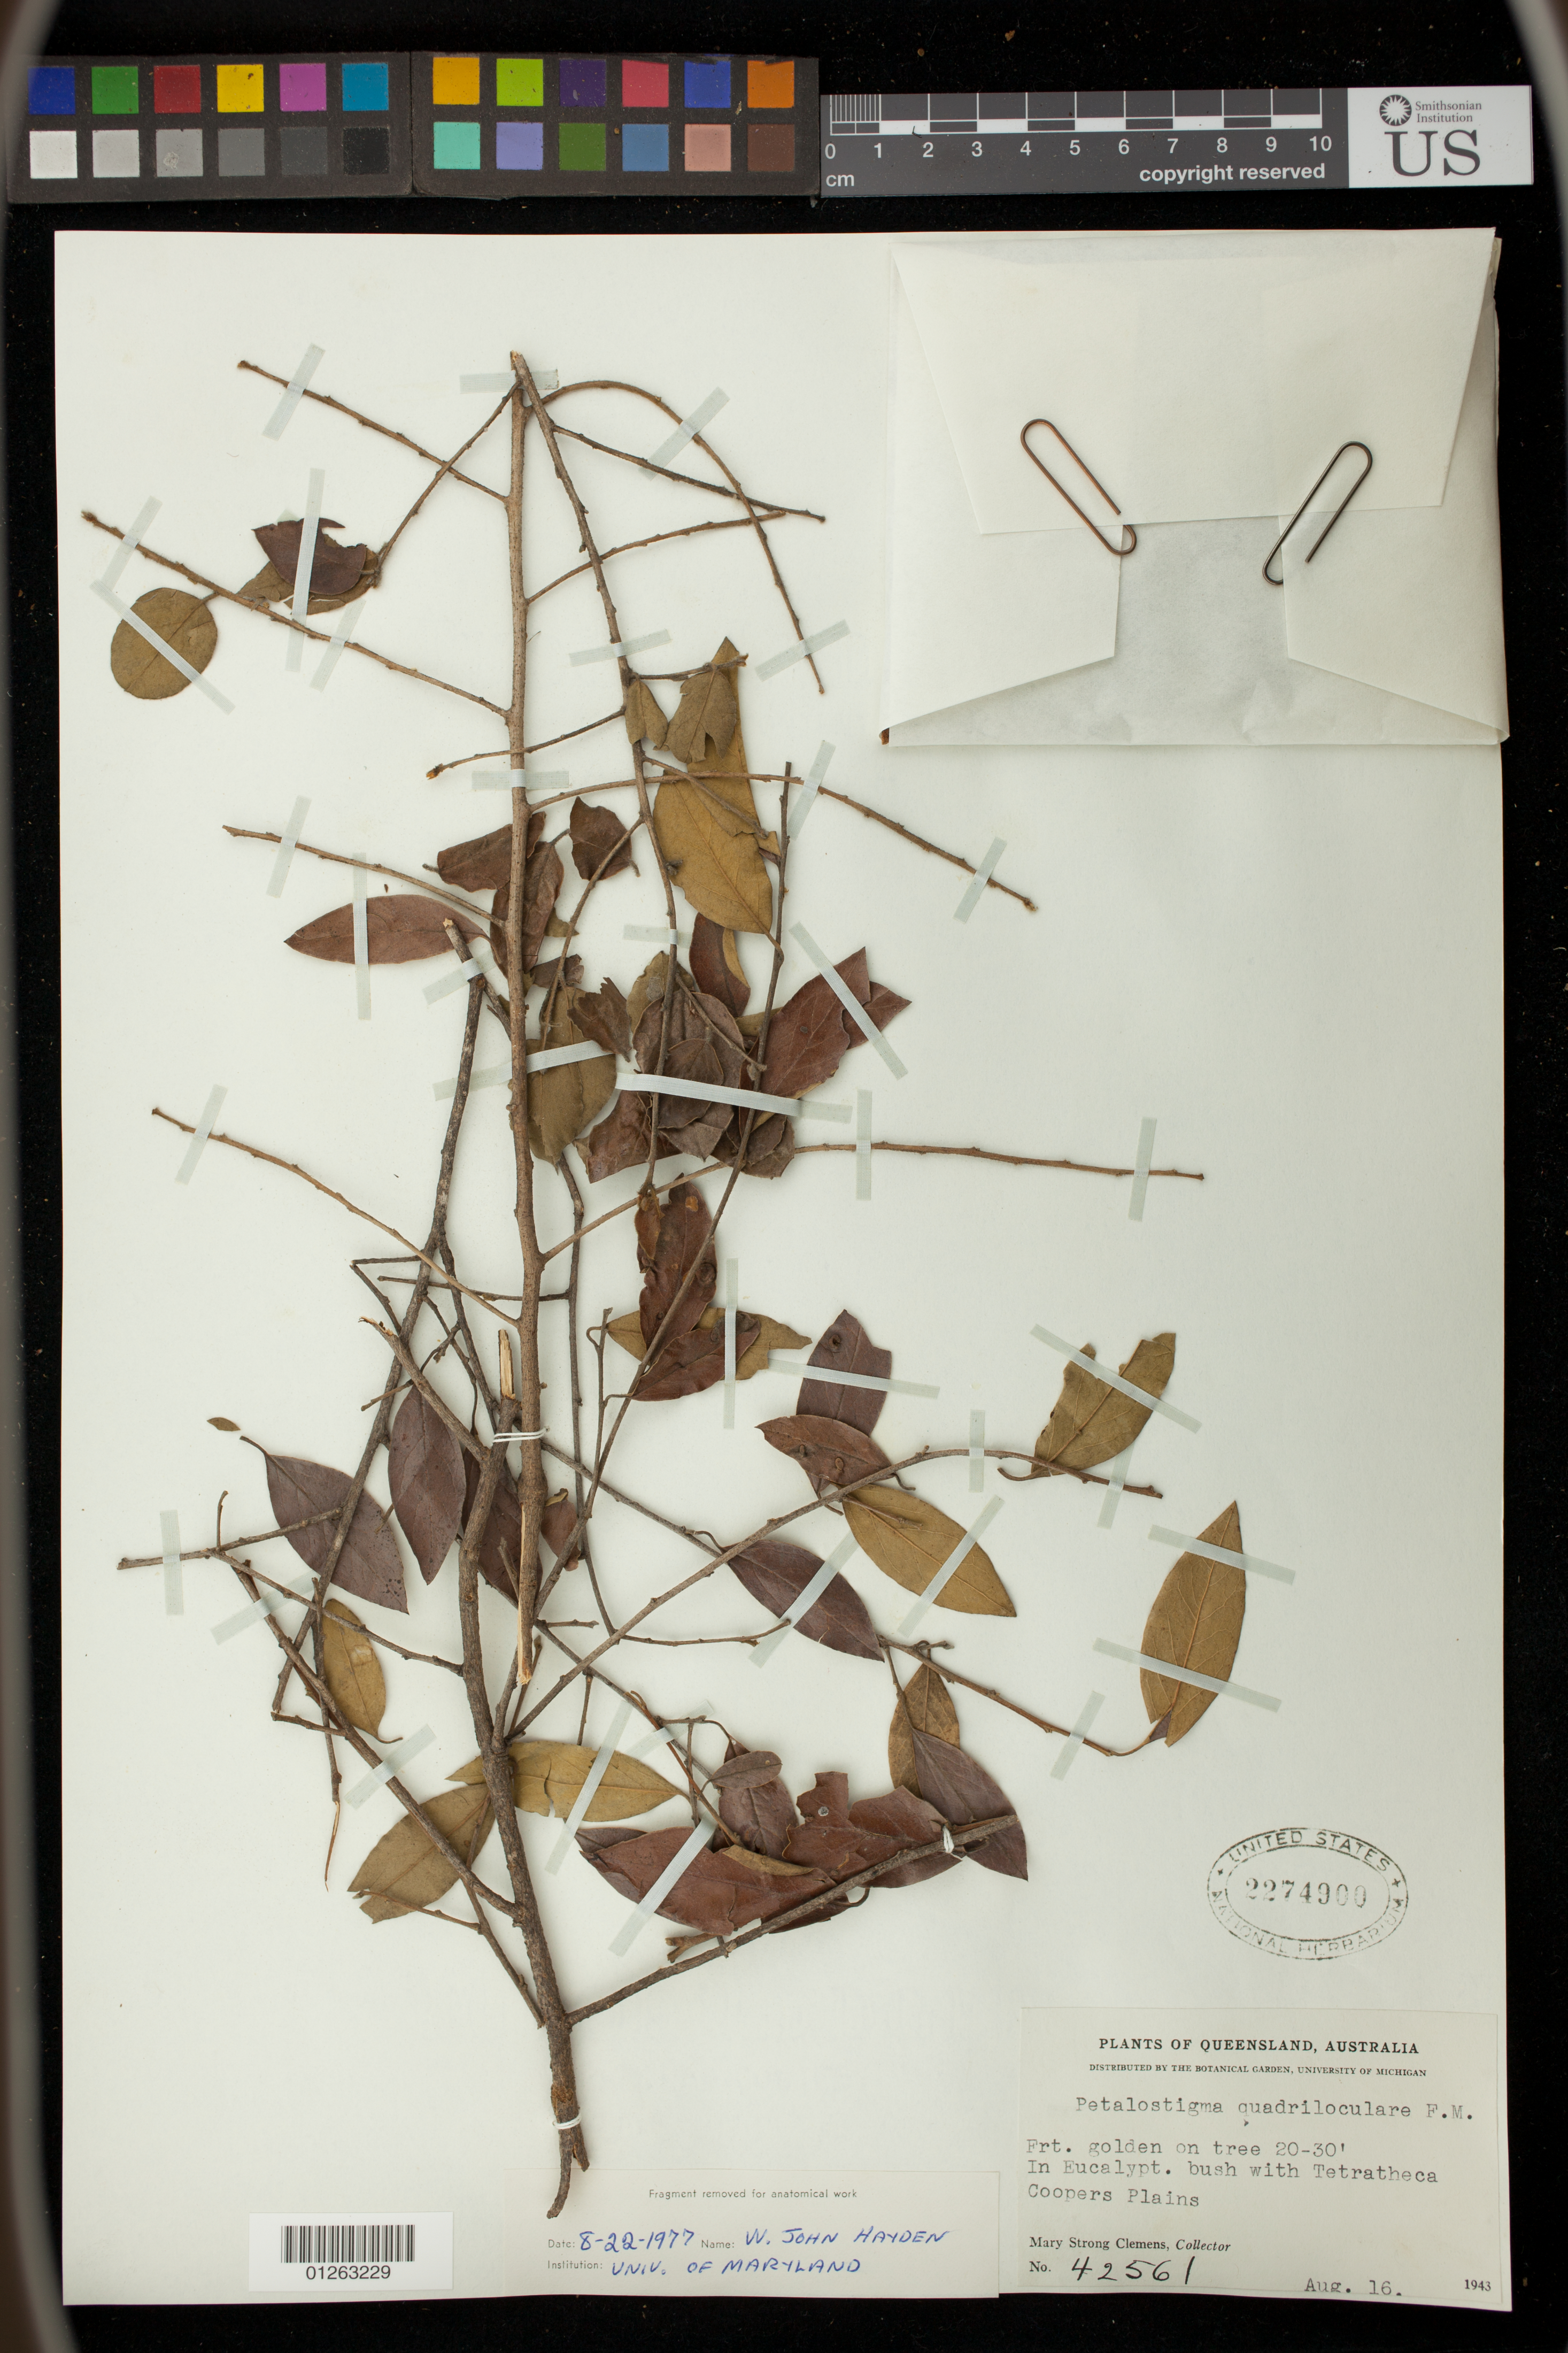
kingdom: Plantae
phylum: Tracheophyta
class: Magnoliopsida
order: Malpighiales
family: Picrodendraceae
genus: Petalostigma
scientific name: Petalostigma quadriloculare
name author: F. Muell.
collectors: M. S. Clemens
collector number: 42561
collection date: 1943-08-16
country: Australia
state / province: Queensland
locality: Coopers Plains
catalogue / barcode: US 2274900